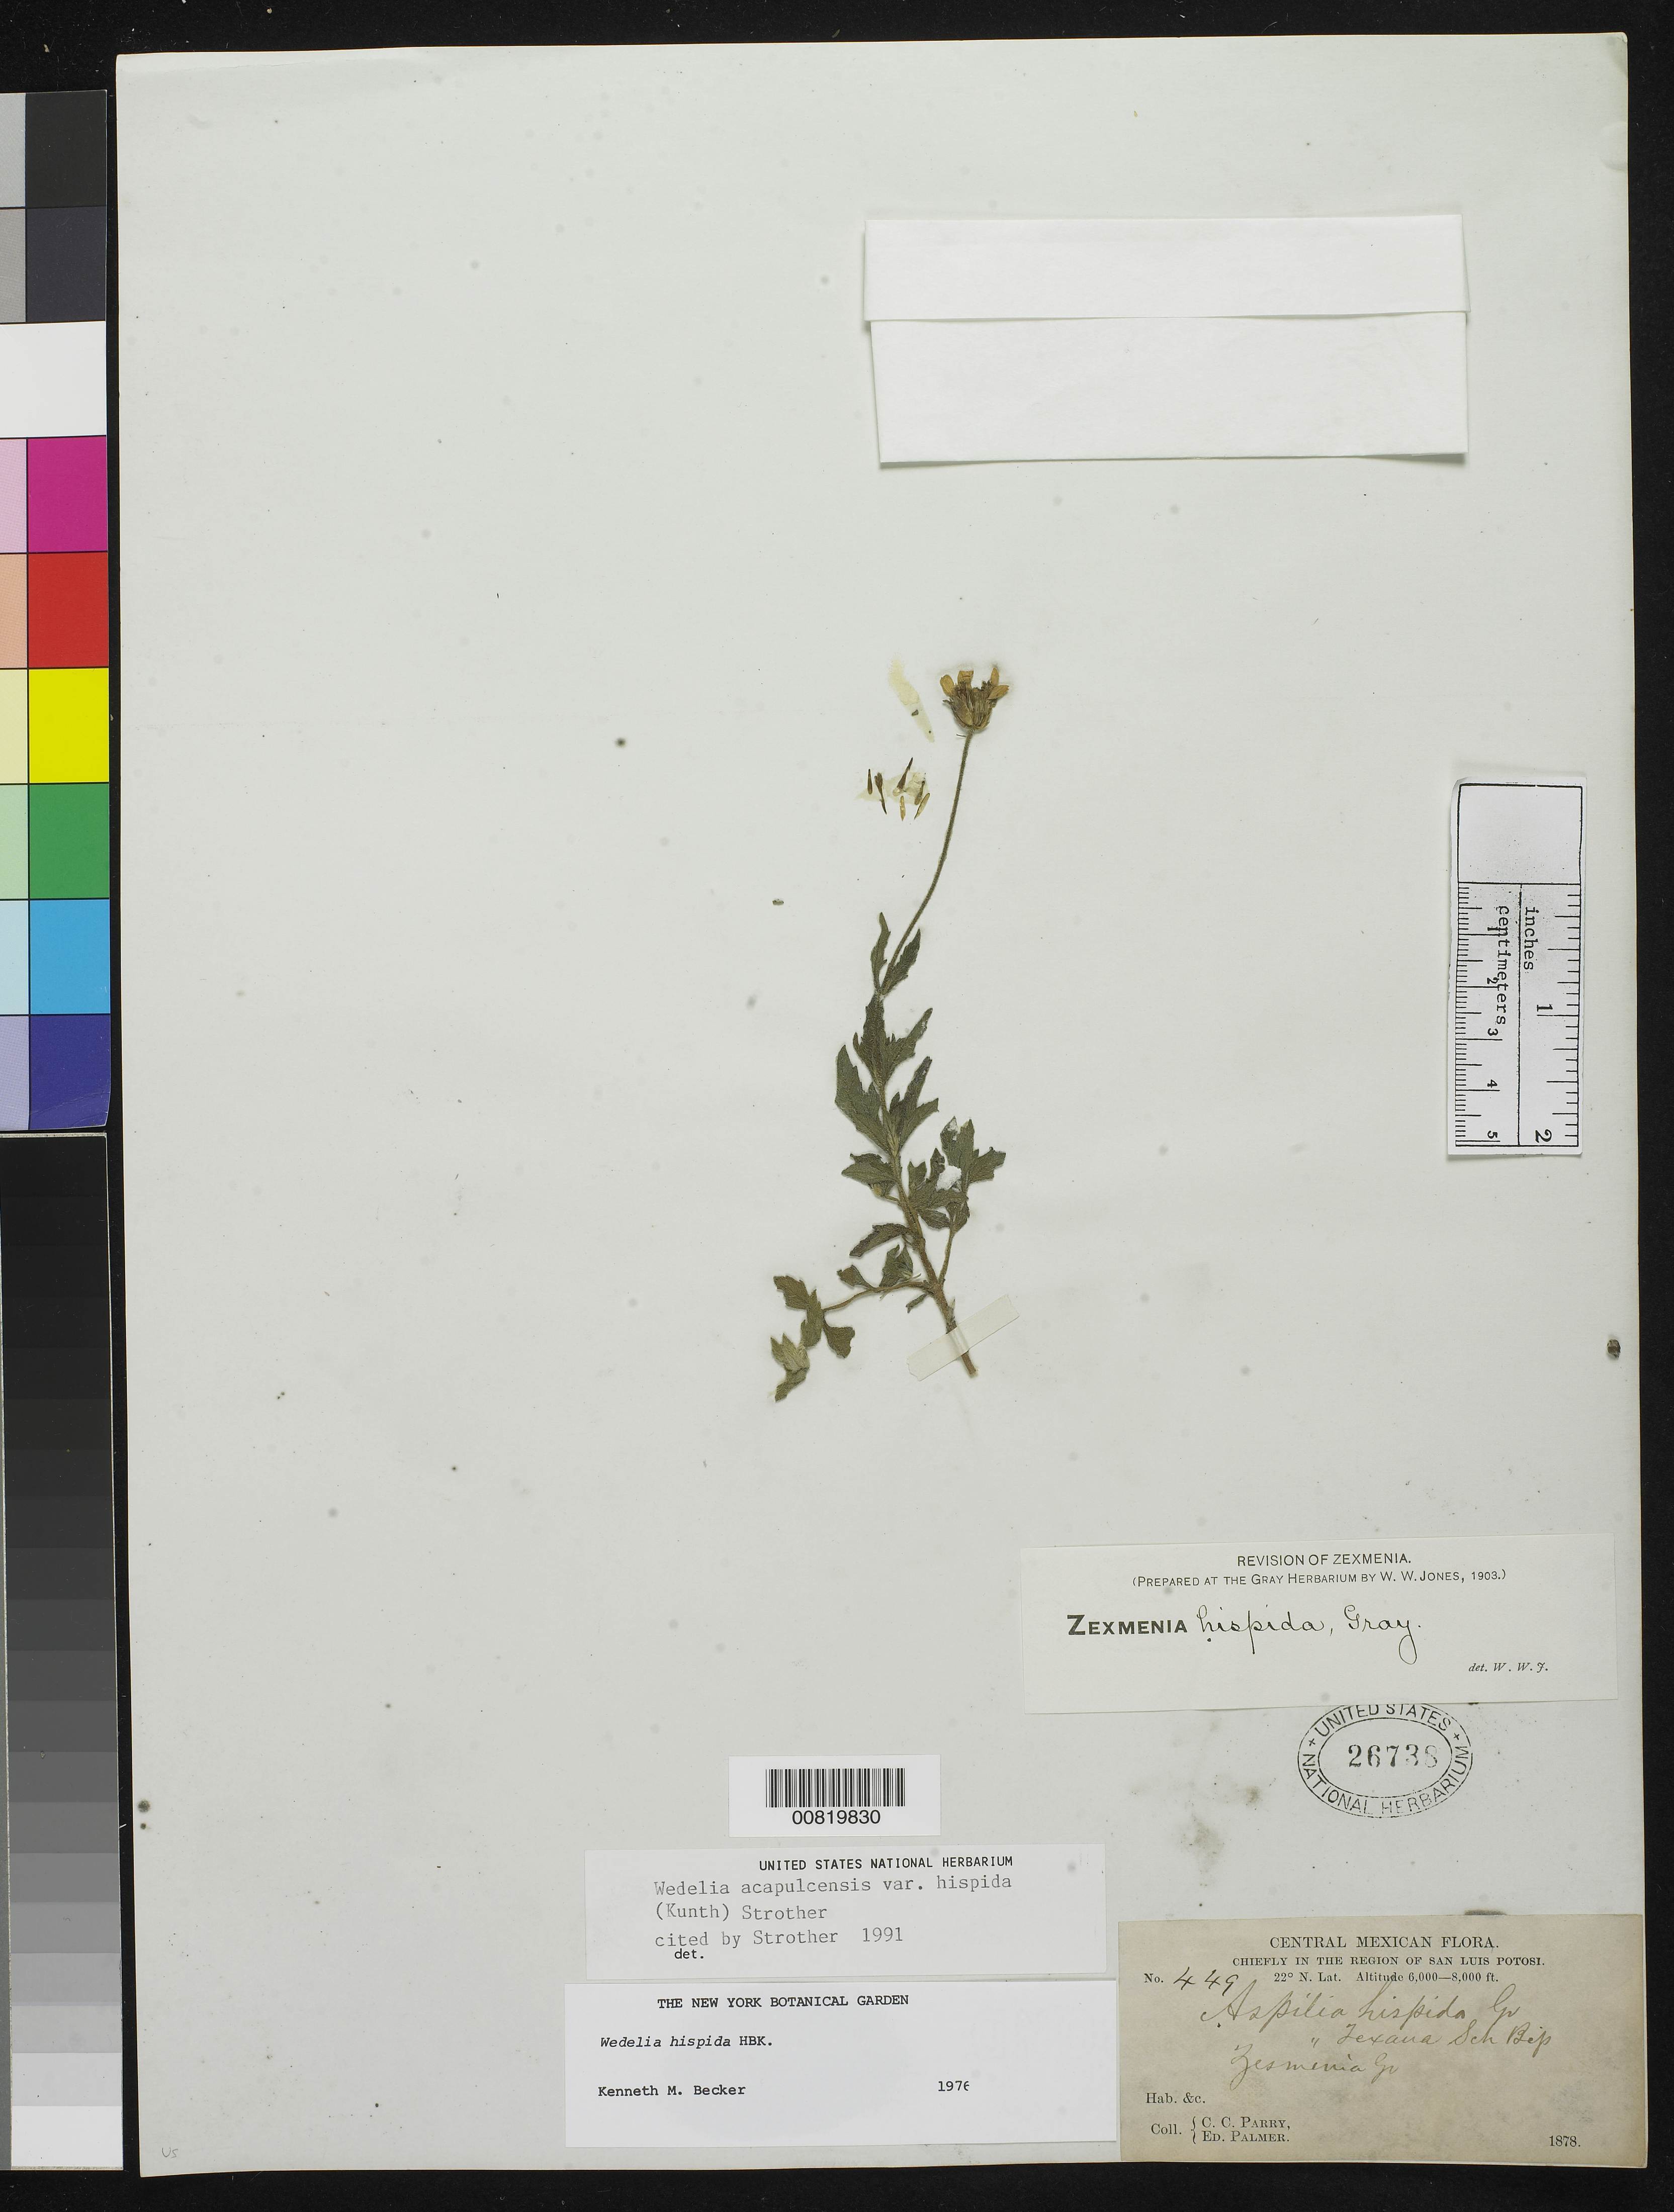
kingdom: Plantae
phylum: Tracheophyta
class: Magnoliopsida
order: Asterales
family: Asteraceae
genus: Wedelia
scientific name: Wedelia acapulcensis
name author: Kunth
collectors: C. C. Parry & E. Palmer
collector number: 449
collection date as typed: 1878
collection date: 1878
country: Mexico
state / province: San Luis Potosí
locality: Chiefly in the region of San Luis Potosí.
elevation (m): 1829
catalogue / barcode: US 26738